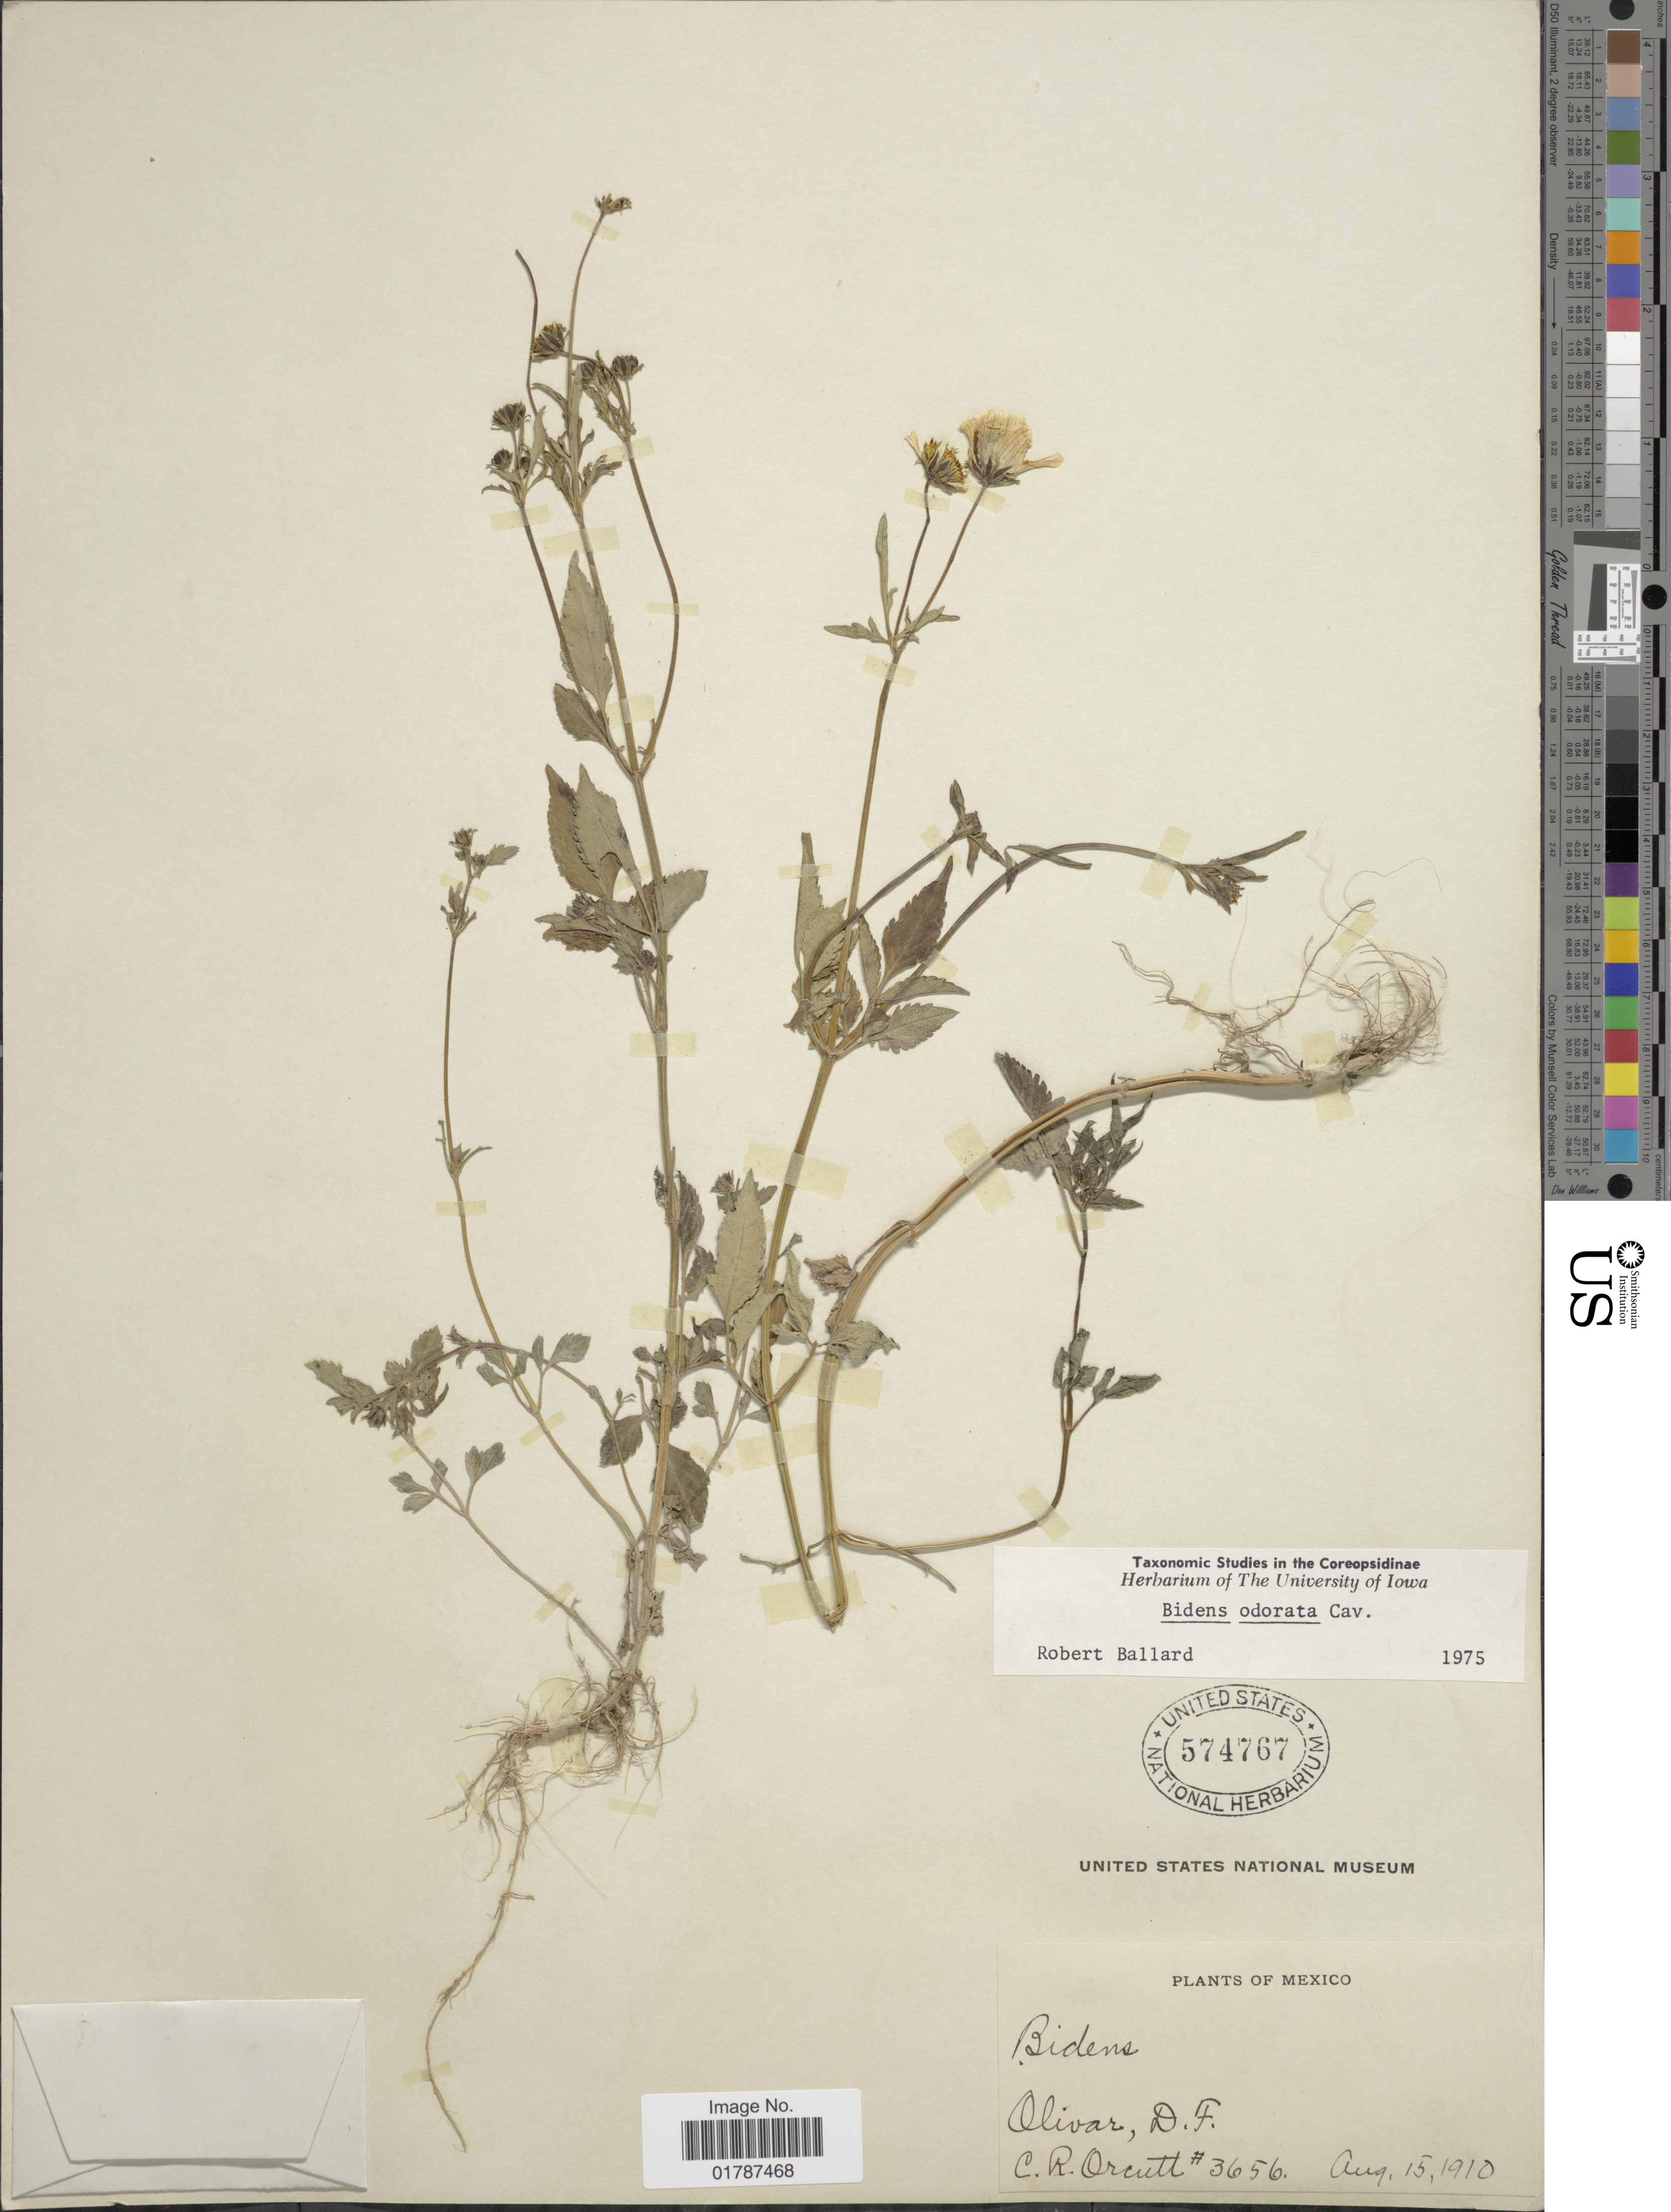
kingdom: Plantae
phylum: Tracheophyta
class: Magnoliopsida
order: Asterales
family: Asteraceae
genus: Bidens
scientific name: Bidens odorata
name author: Cav.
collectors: C. R. Orcutt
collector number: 3656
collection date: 1910-08-15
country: Mexico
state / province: Distrito Federal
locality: Olivar, D. F.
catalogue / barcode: US 574767